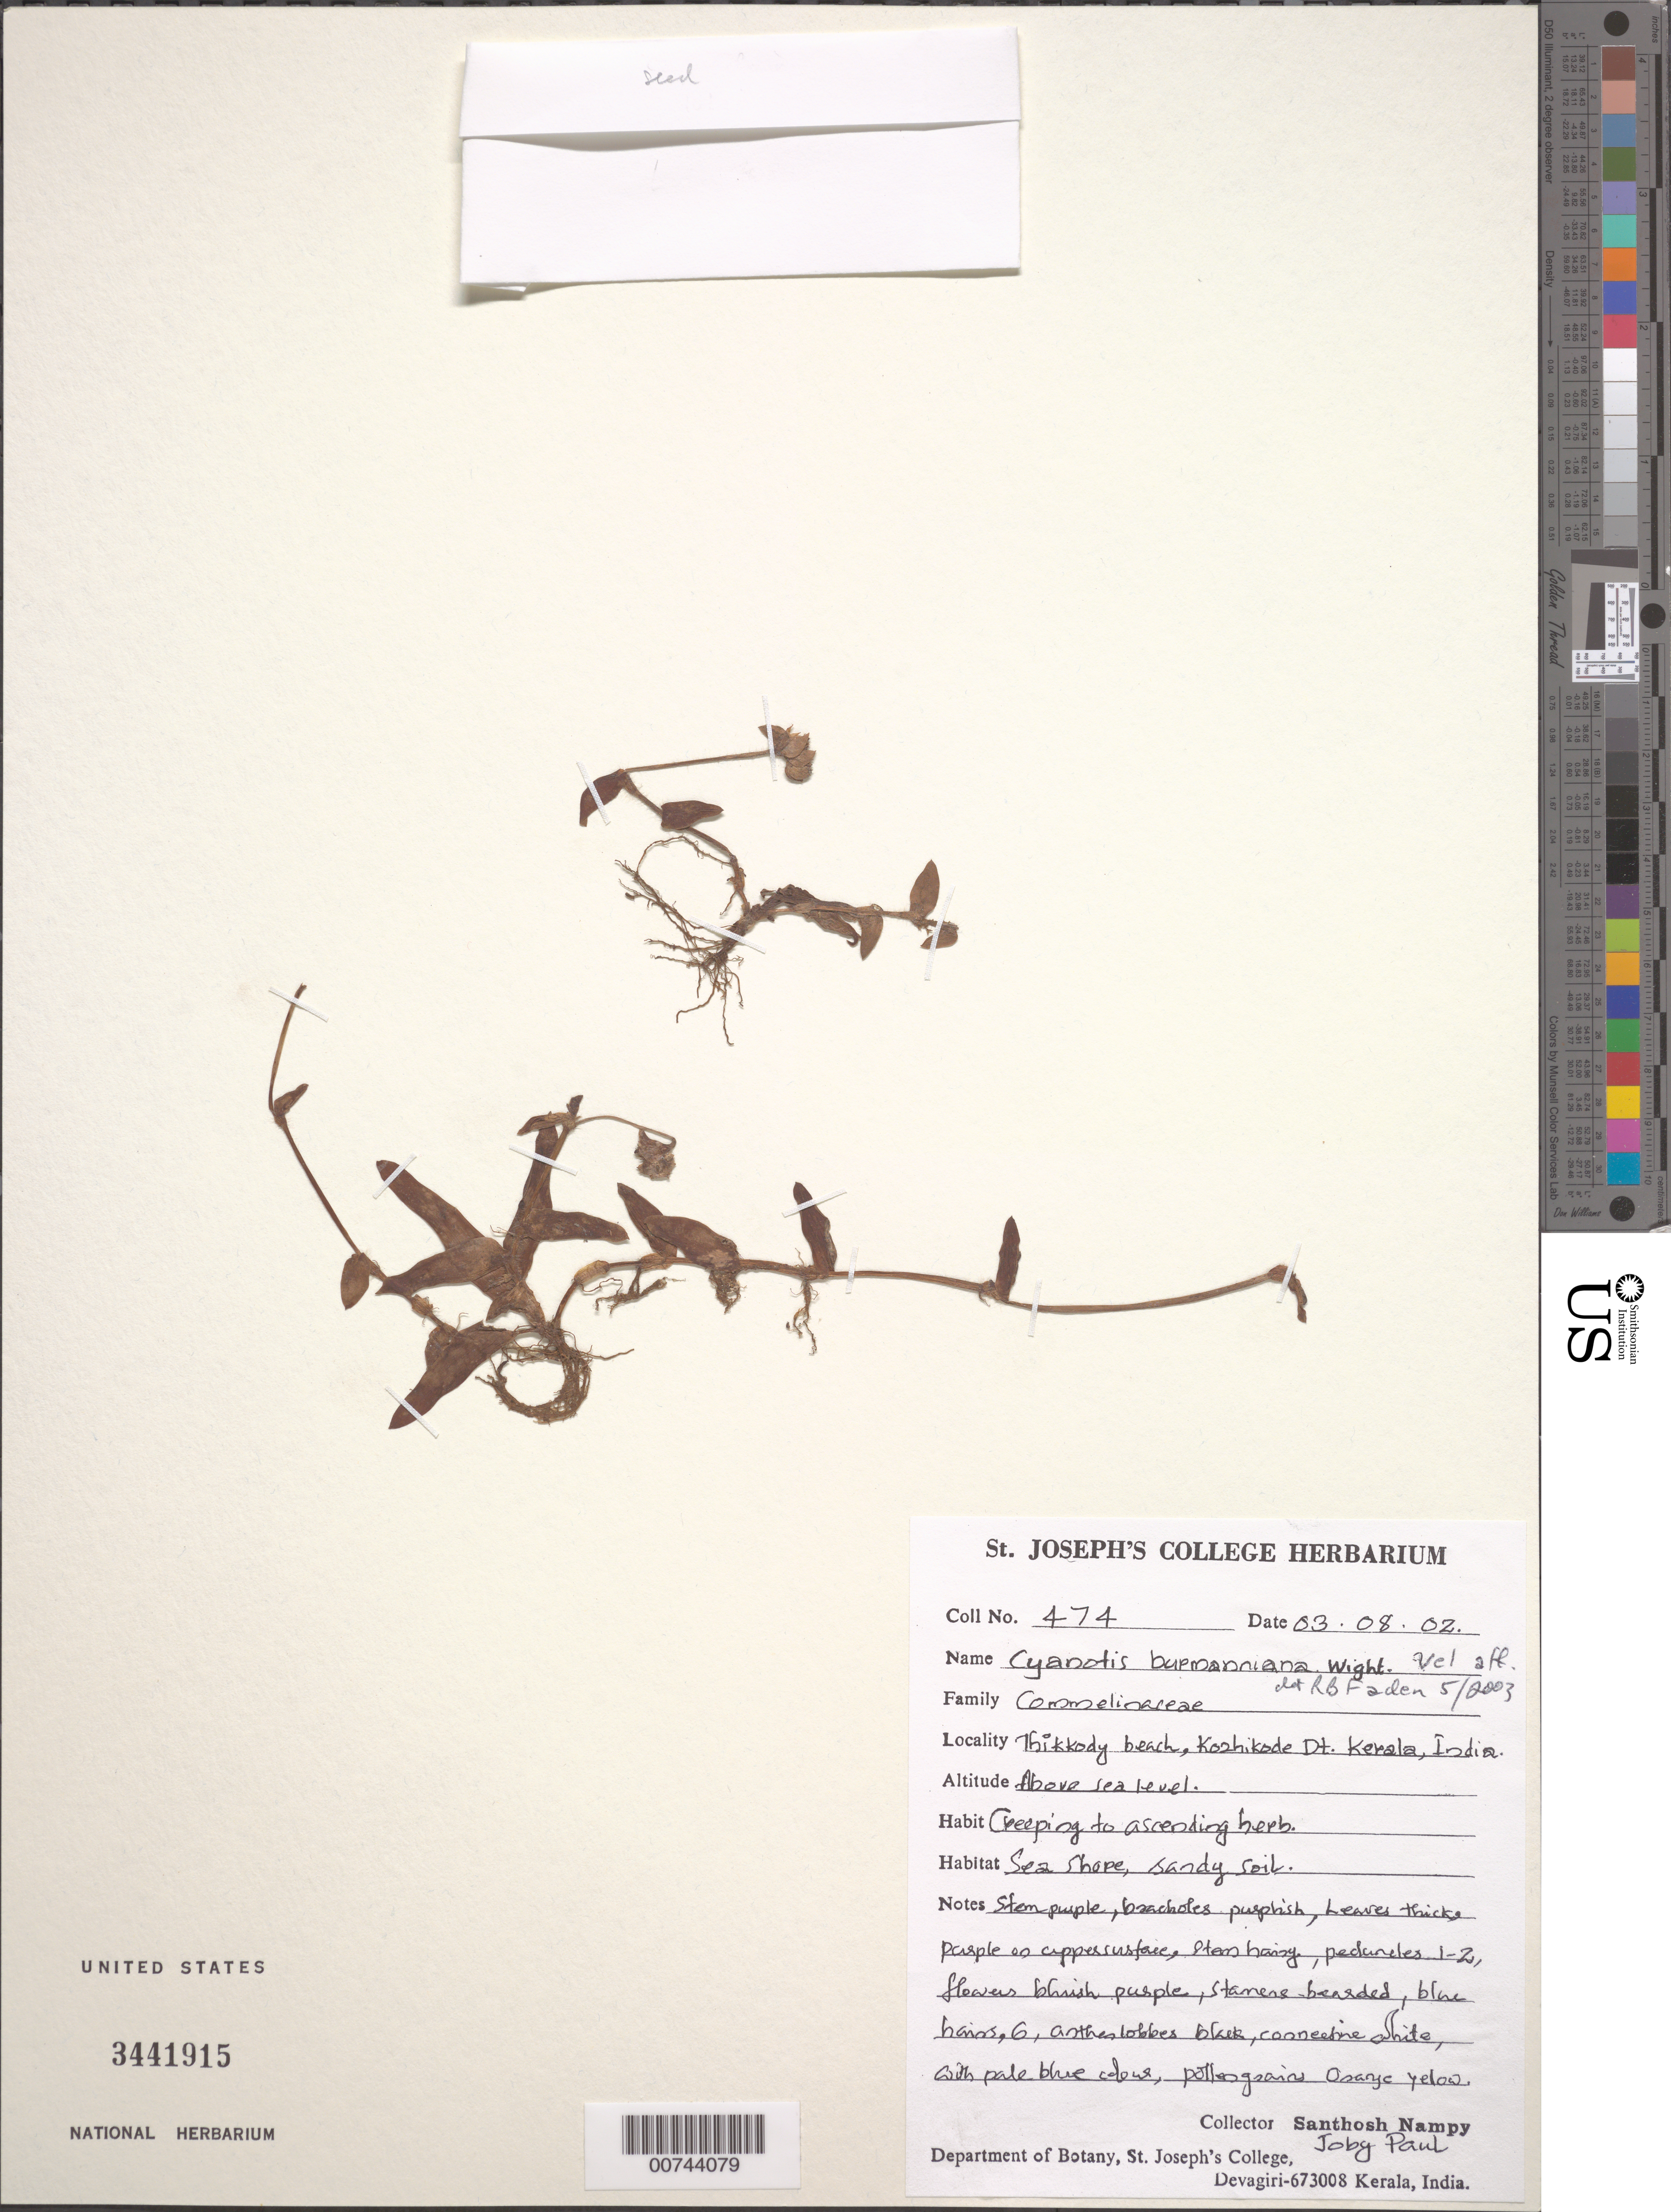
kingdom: Plantae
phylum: Tracheophyta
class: Liliopsida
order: Commelinales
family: Commelinaceae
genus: Cyanotis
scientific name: Cyanotis burmanniana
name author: Wight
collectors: S. Nampy & J. Paul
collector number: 474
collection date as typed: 03 Aug 2002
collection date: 2002-08-03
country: India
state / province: Kerala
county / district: Koshikode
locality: Thikkody Beach.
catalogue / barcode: US 3441915